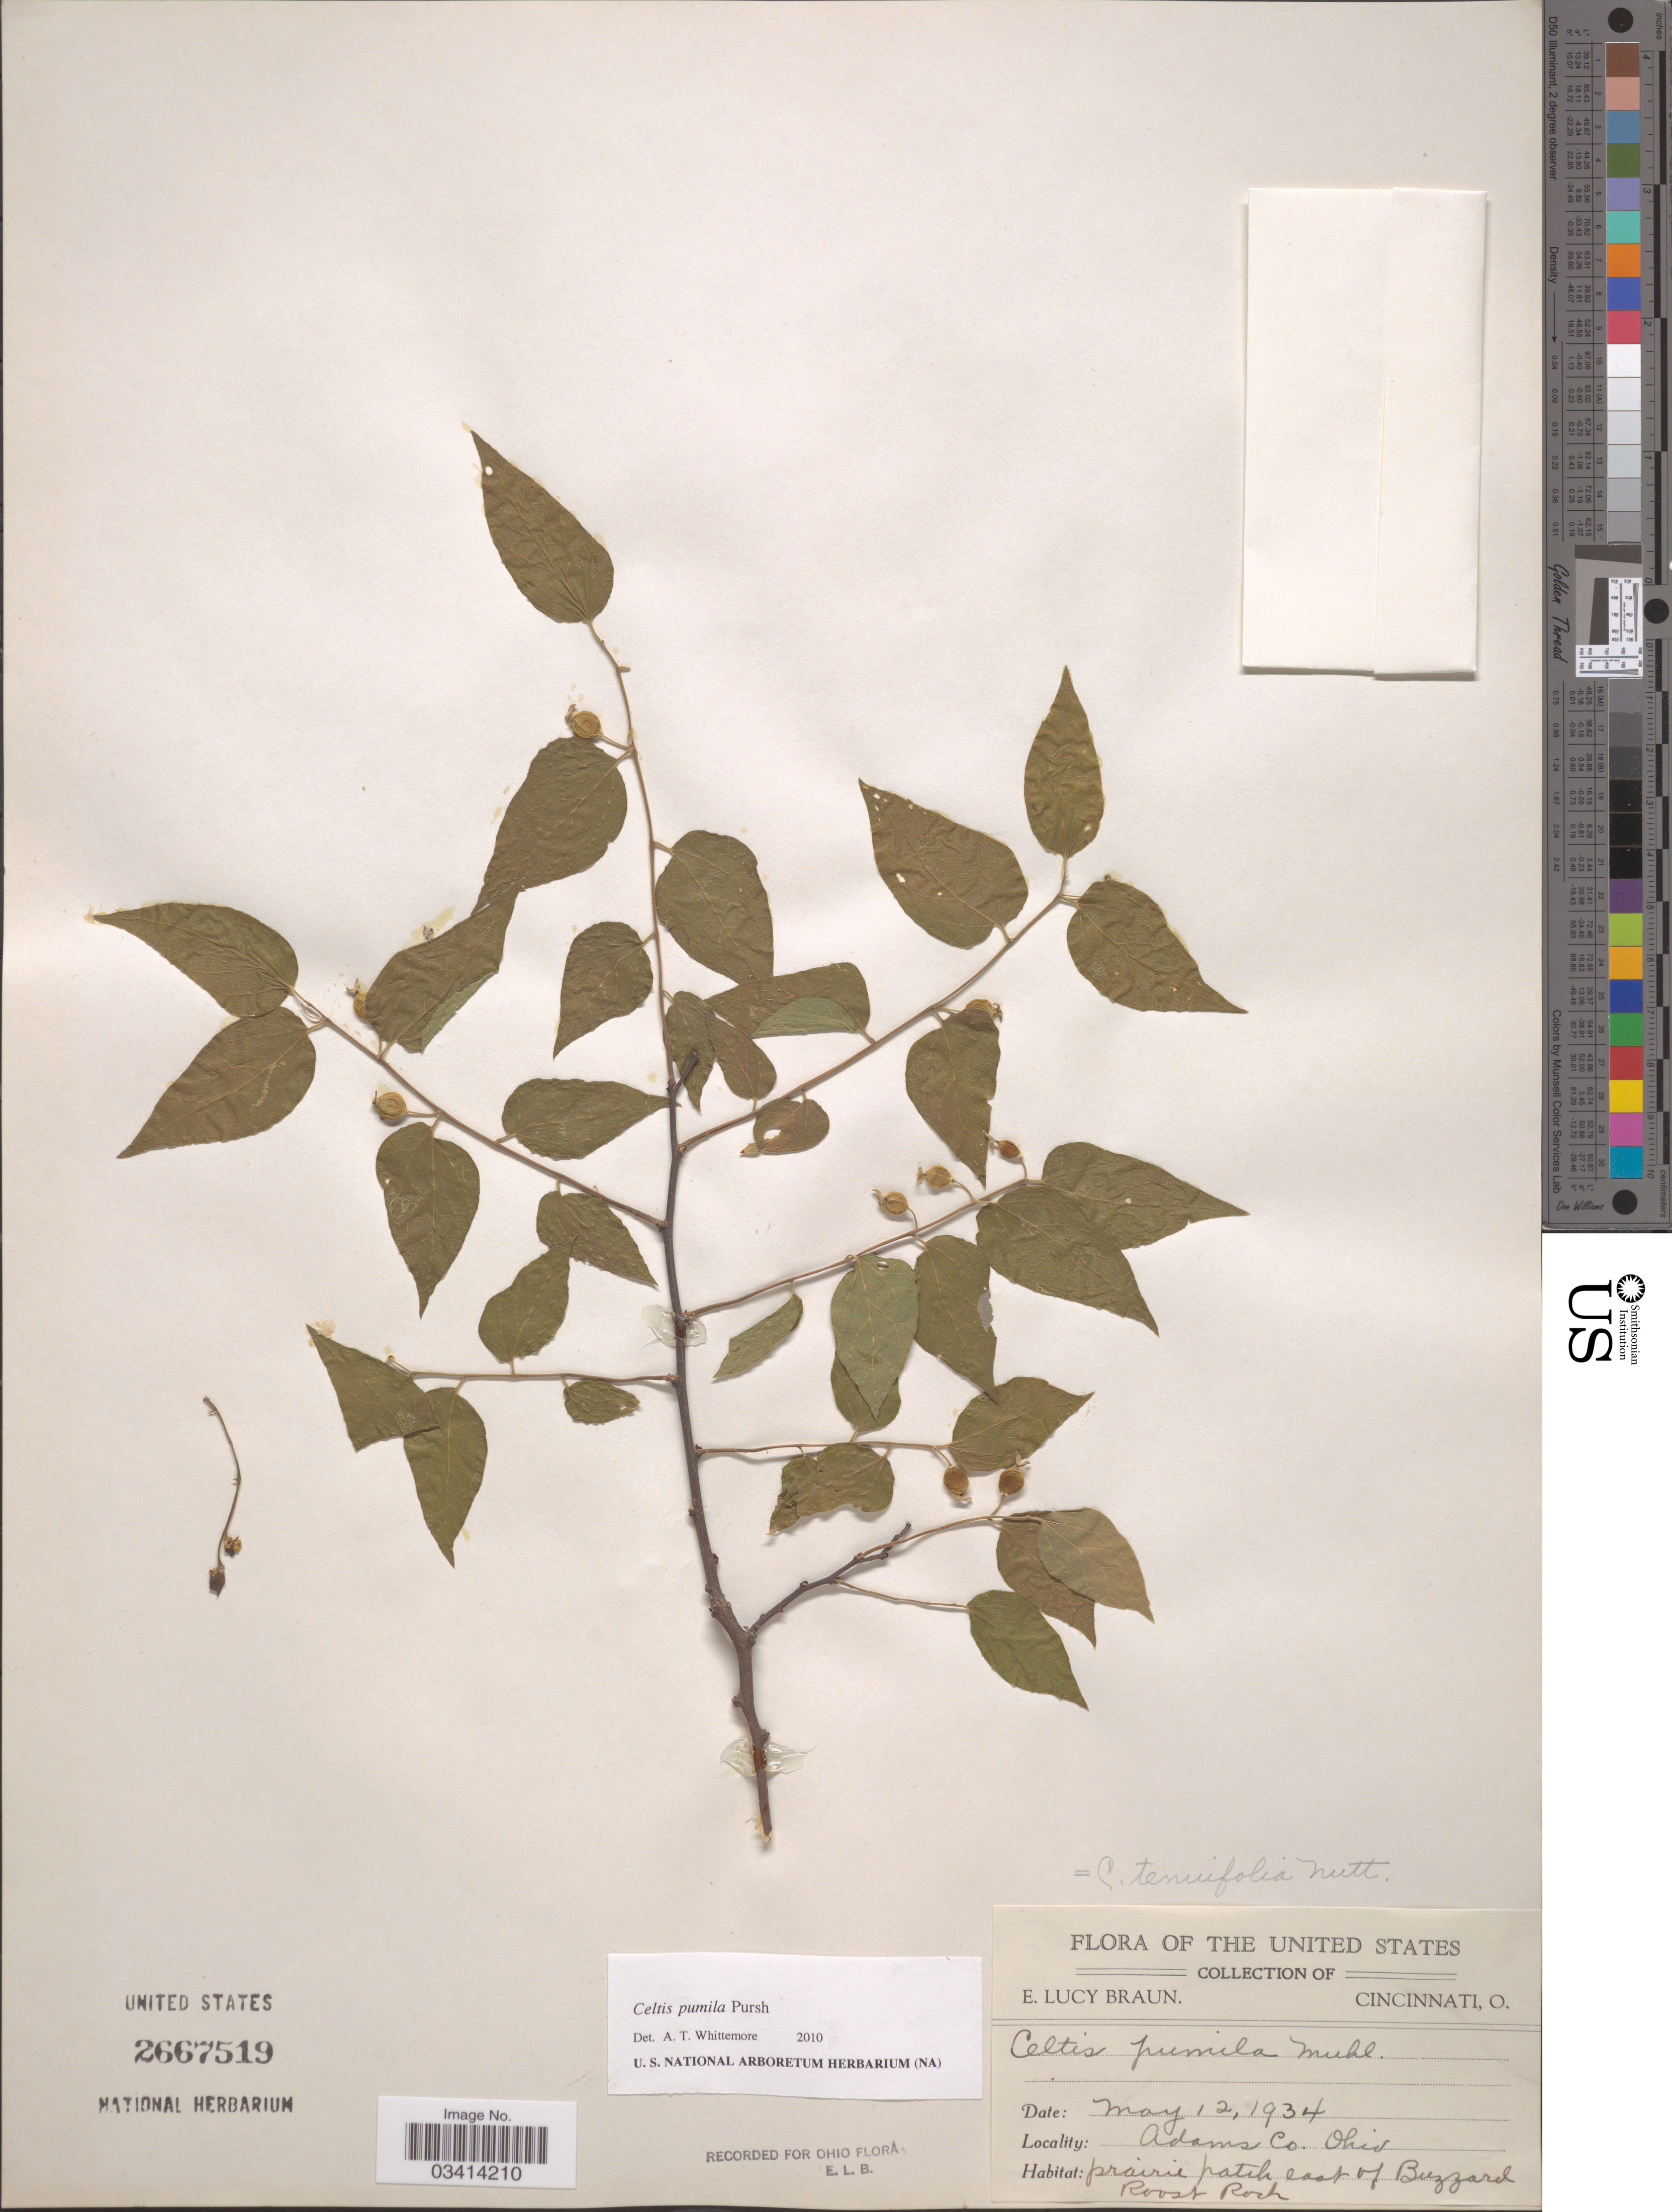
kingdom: Plantae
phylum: Tracheophyta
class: Magnoliopsida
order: Rosales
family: Cannabaceae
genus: Celtis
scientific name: Celtis pumila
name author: Pursh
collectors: E. L. Braun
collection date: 1934-05-12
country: United States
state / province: Ohio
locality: Adams Co. Prairie path east of Buzzard Roost Rock.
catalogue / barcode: US 2667519